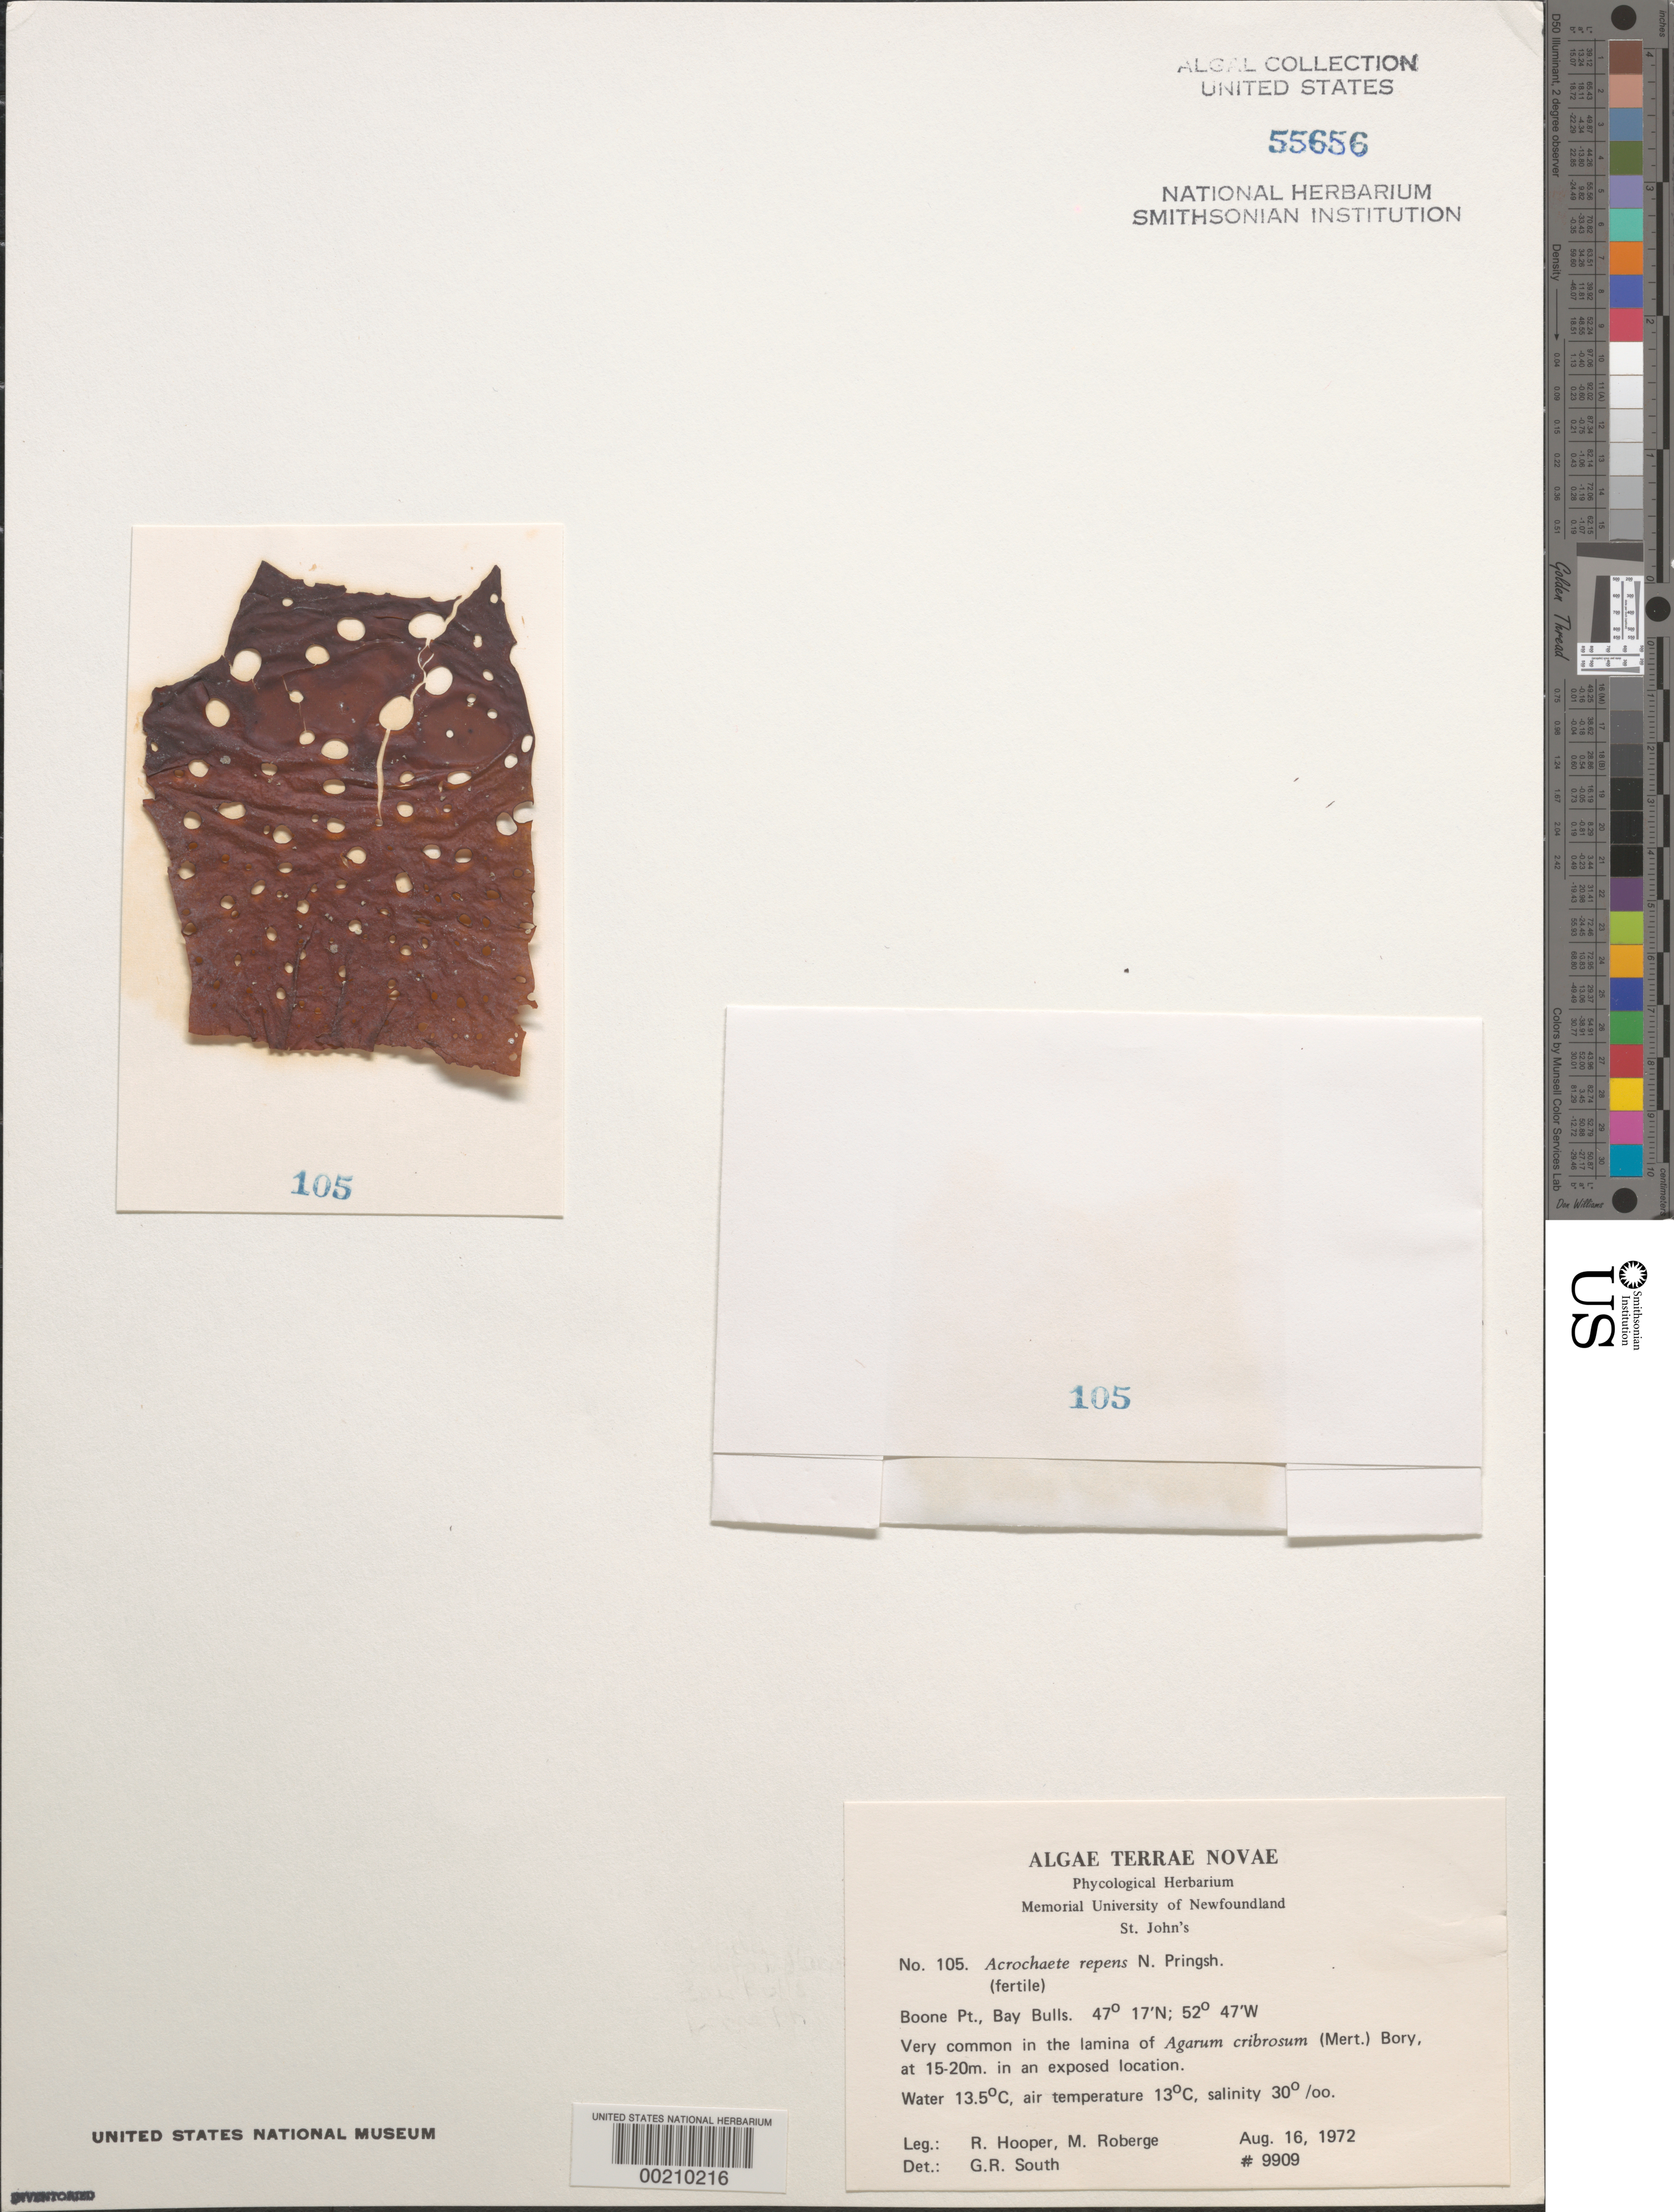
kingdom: Plantae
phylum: Chlorophyta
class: Ulvophyceae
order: Ulvales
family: Ulvellaceae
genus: Ulvella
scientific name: Ulvella repens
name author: (Pringsh.) R. Nielsen et al.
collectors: R. G. Hooper & M. Roberge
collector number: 9909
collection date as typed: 16 Aug 1972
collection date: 1972-08-16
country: Canada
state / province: Newfoundland and Labrador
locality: Boone Point, Bay Bulls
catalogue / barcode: US 55656